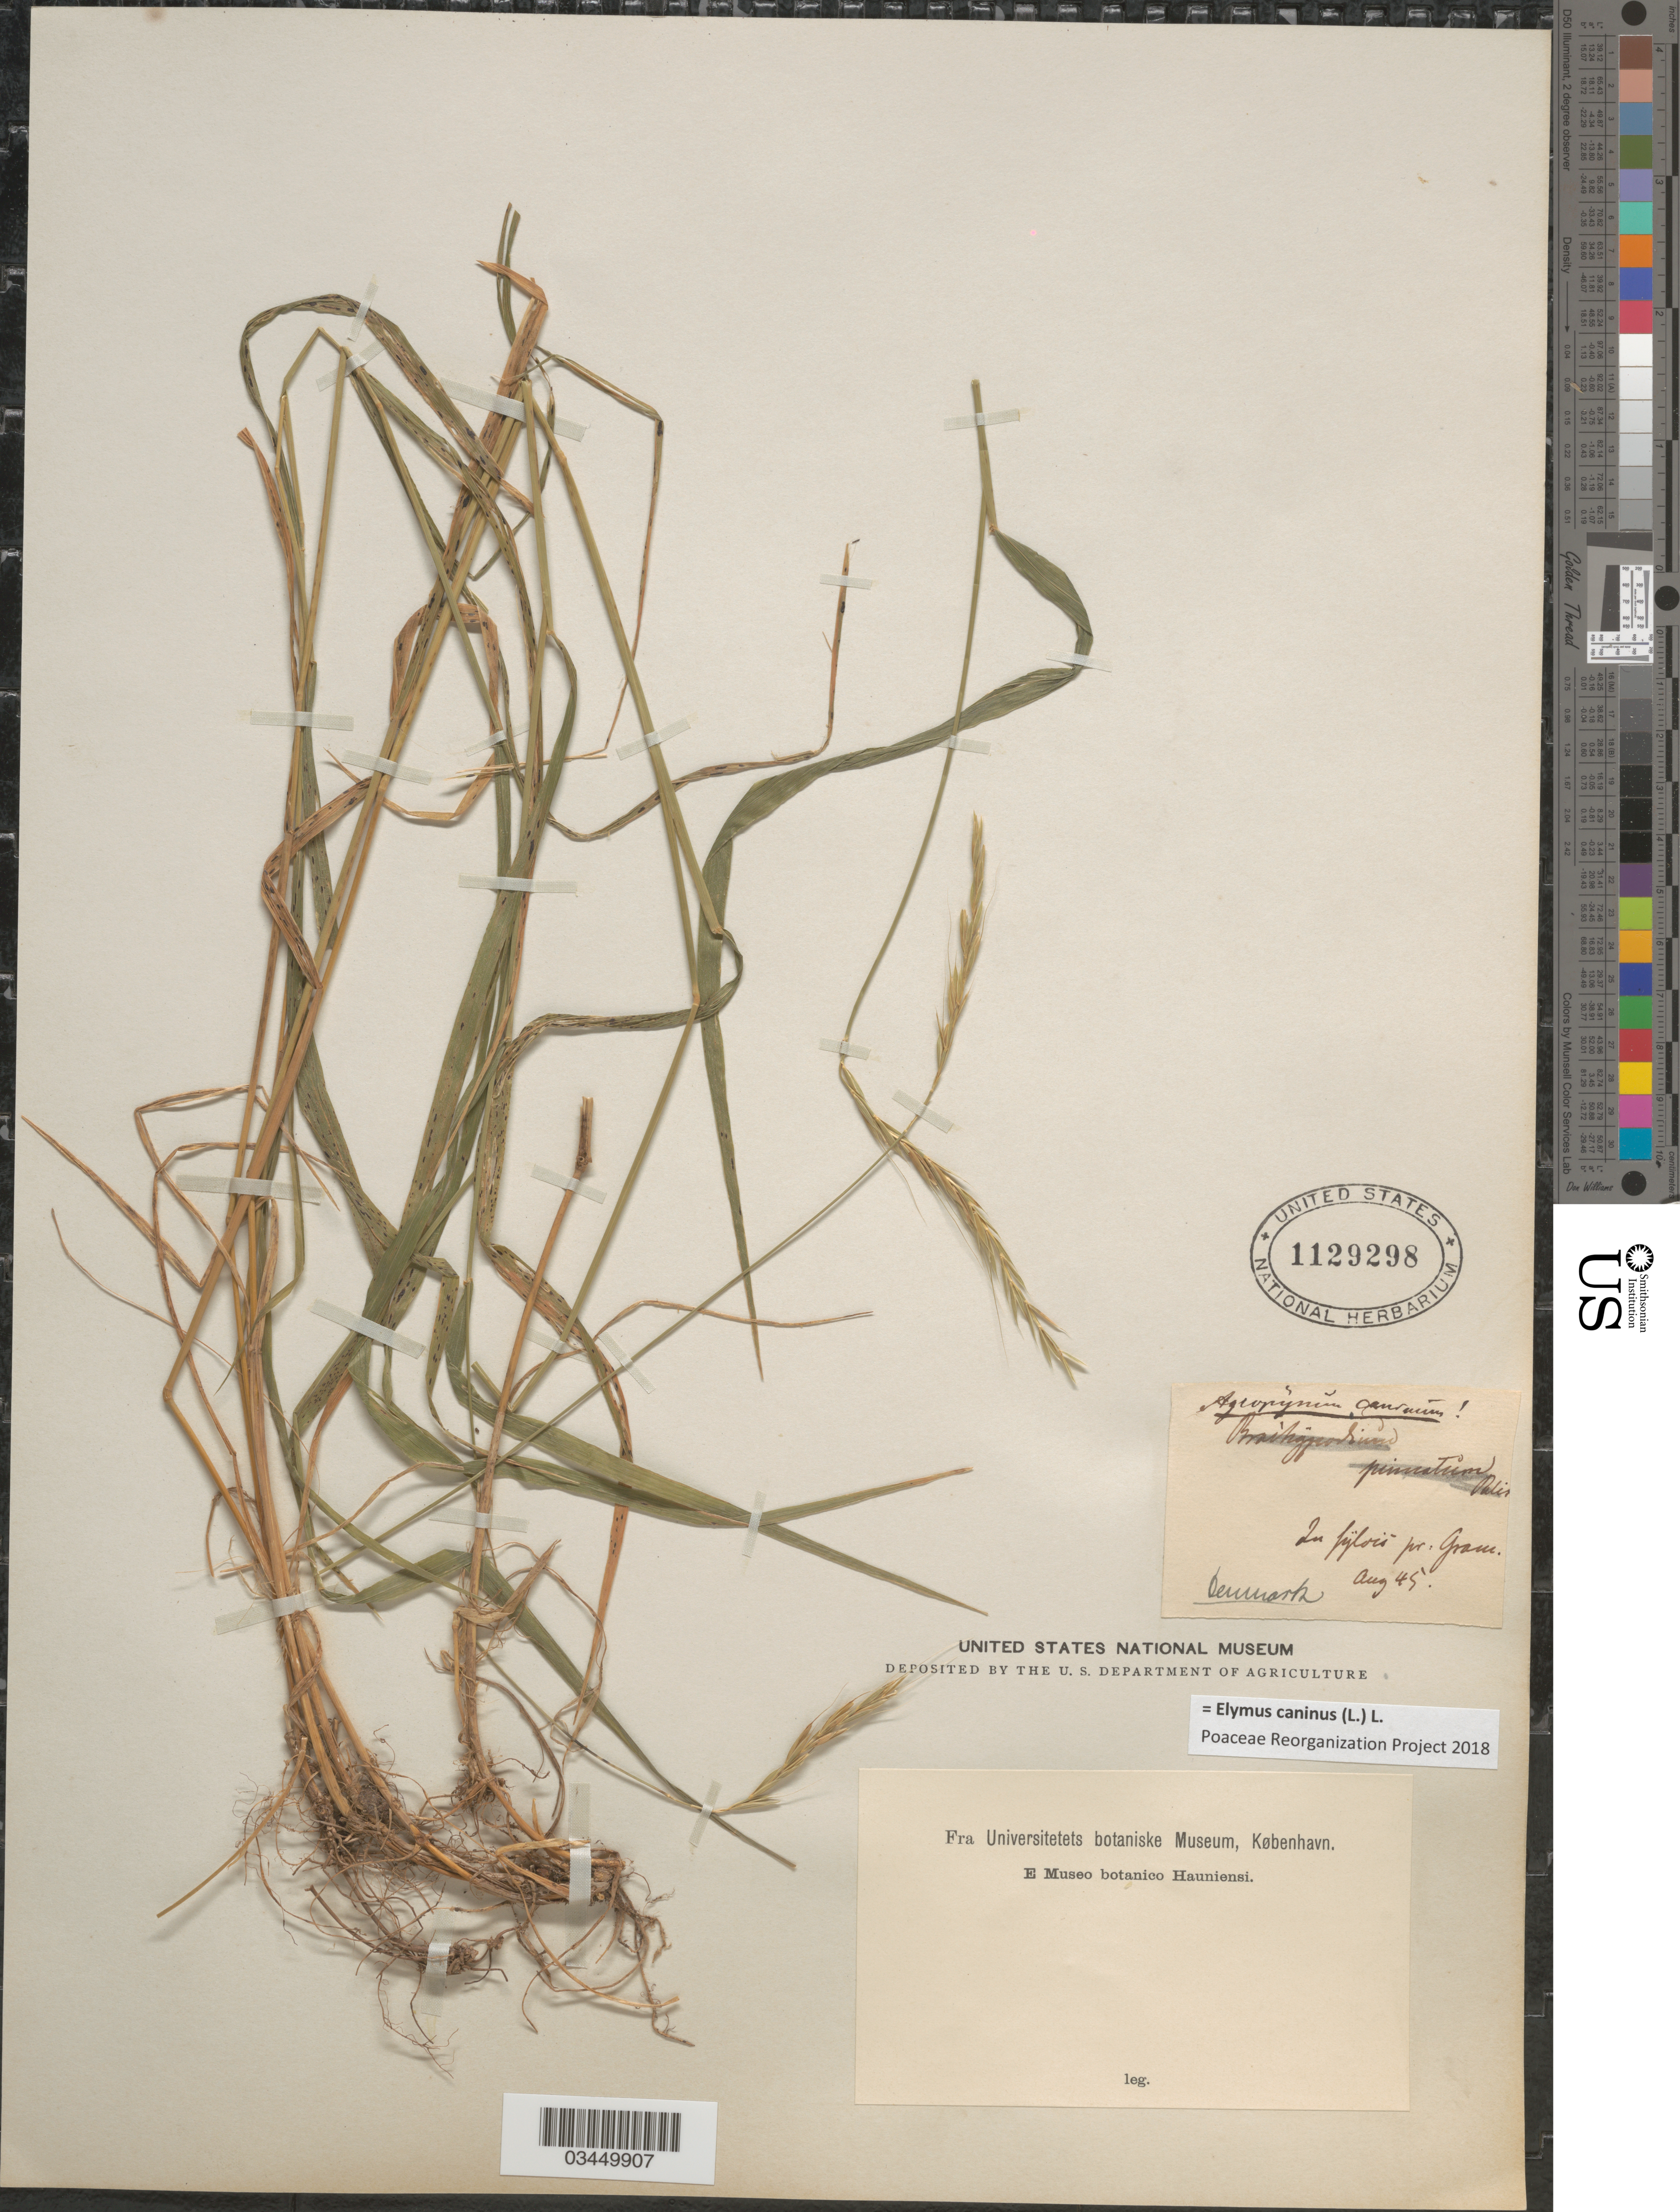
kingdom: Plantae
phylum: Tracheophyta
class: Liliopsida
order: Poales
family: Poaceae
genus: Elymus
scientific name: Elymus caninus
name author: (L.) L.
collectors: ex Museum Botanicum Hauniense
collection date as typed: Transcribed d/m/y: /8/45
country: Denmark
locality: In sylvis pr: Gram.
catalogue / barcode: US 1129298